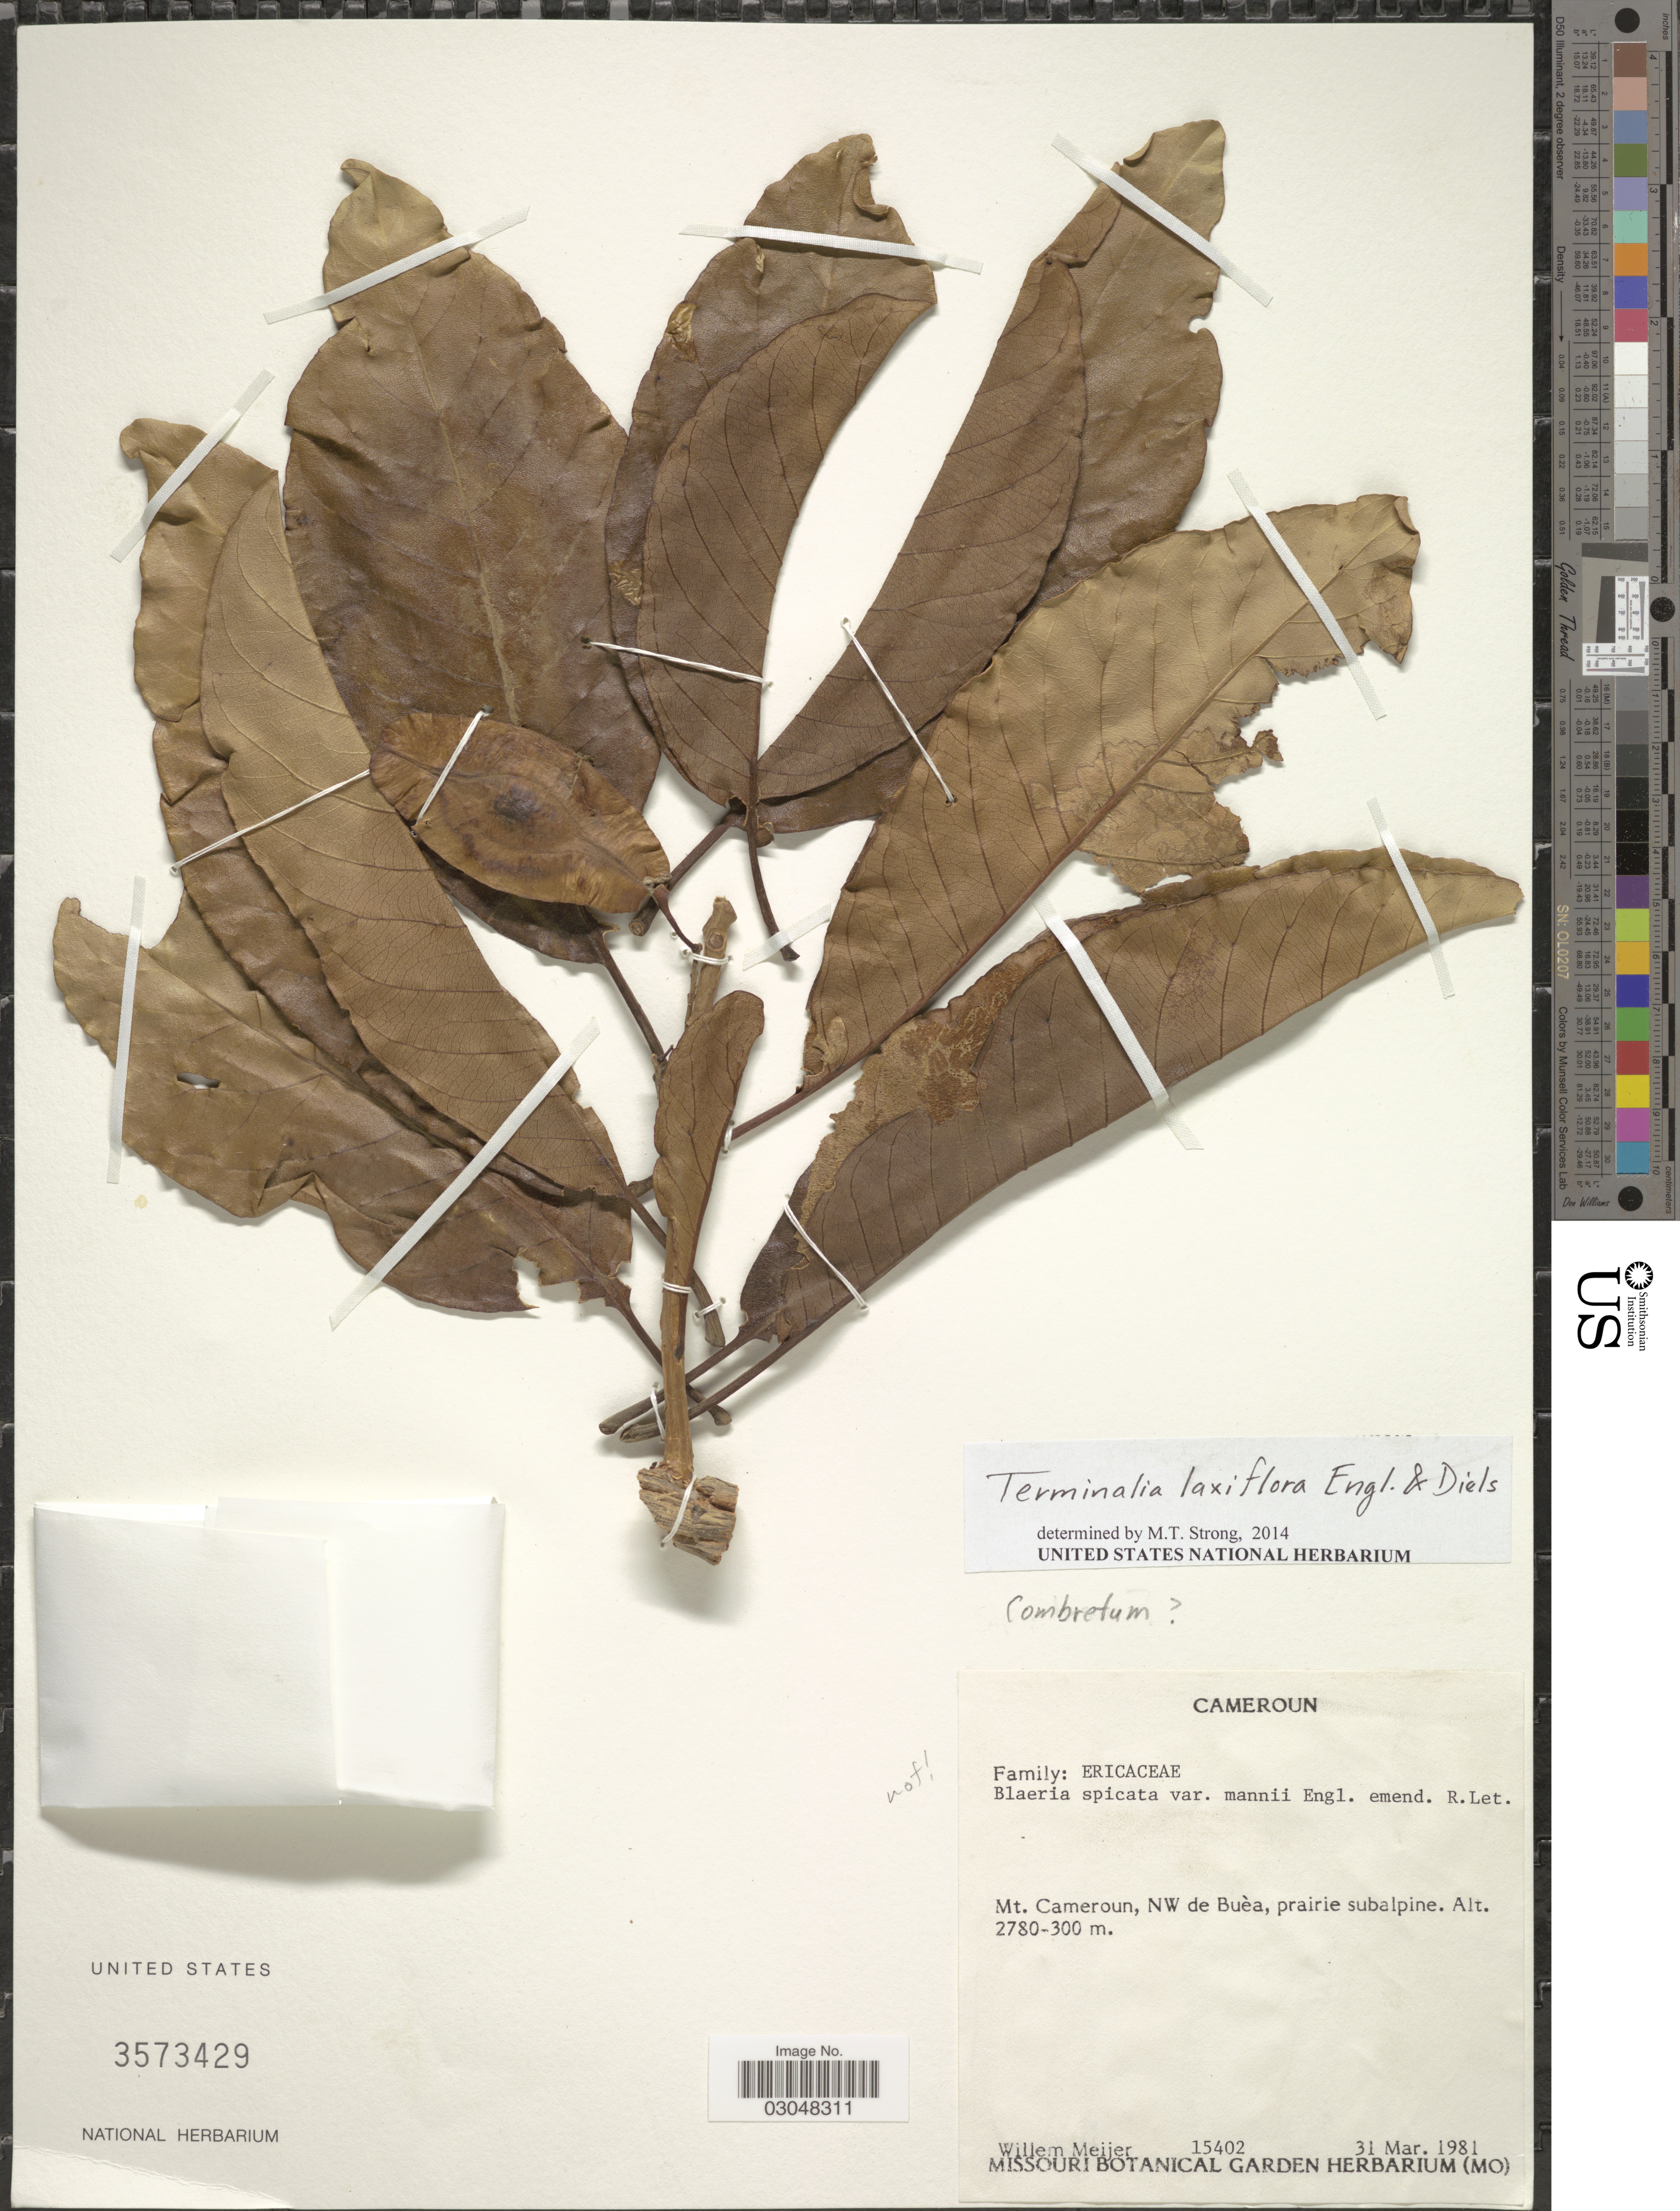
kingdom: Plantae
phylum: Tracheophyta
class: Magnoliopsida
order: Myrtales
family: Combretaceae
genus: Terminalia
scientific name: Terminalia laxiflora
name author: Engl.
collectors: W. Meijer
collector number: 15402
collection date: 1981-03-31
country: Cameroon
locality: Mt. Cameroun, NW de Buèa.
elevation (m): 300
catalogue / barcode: US 3573429